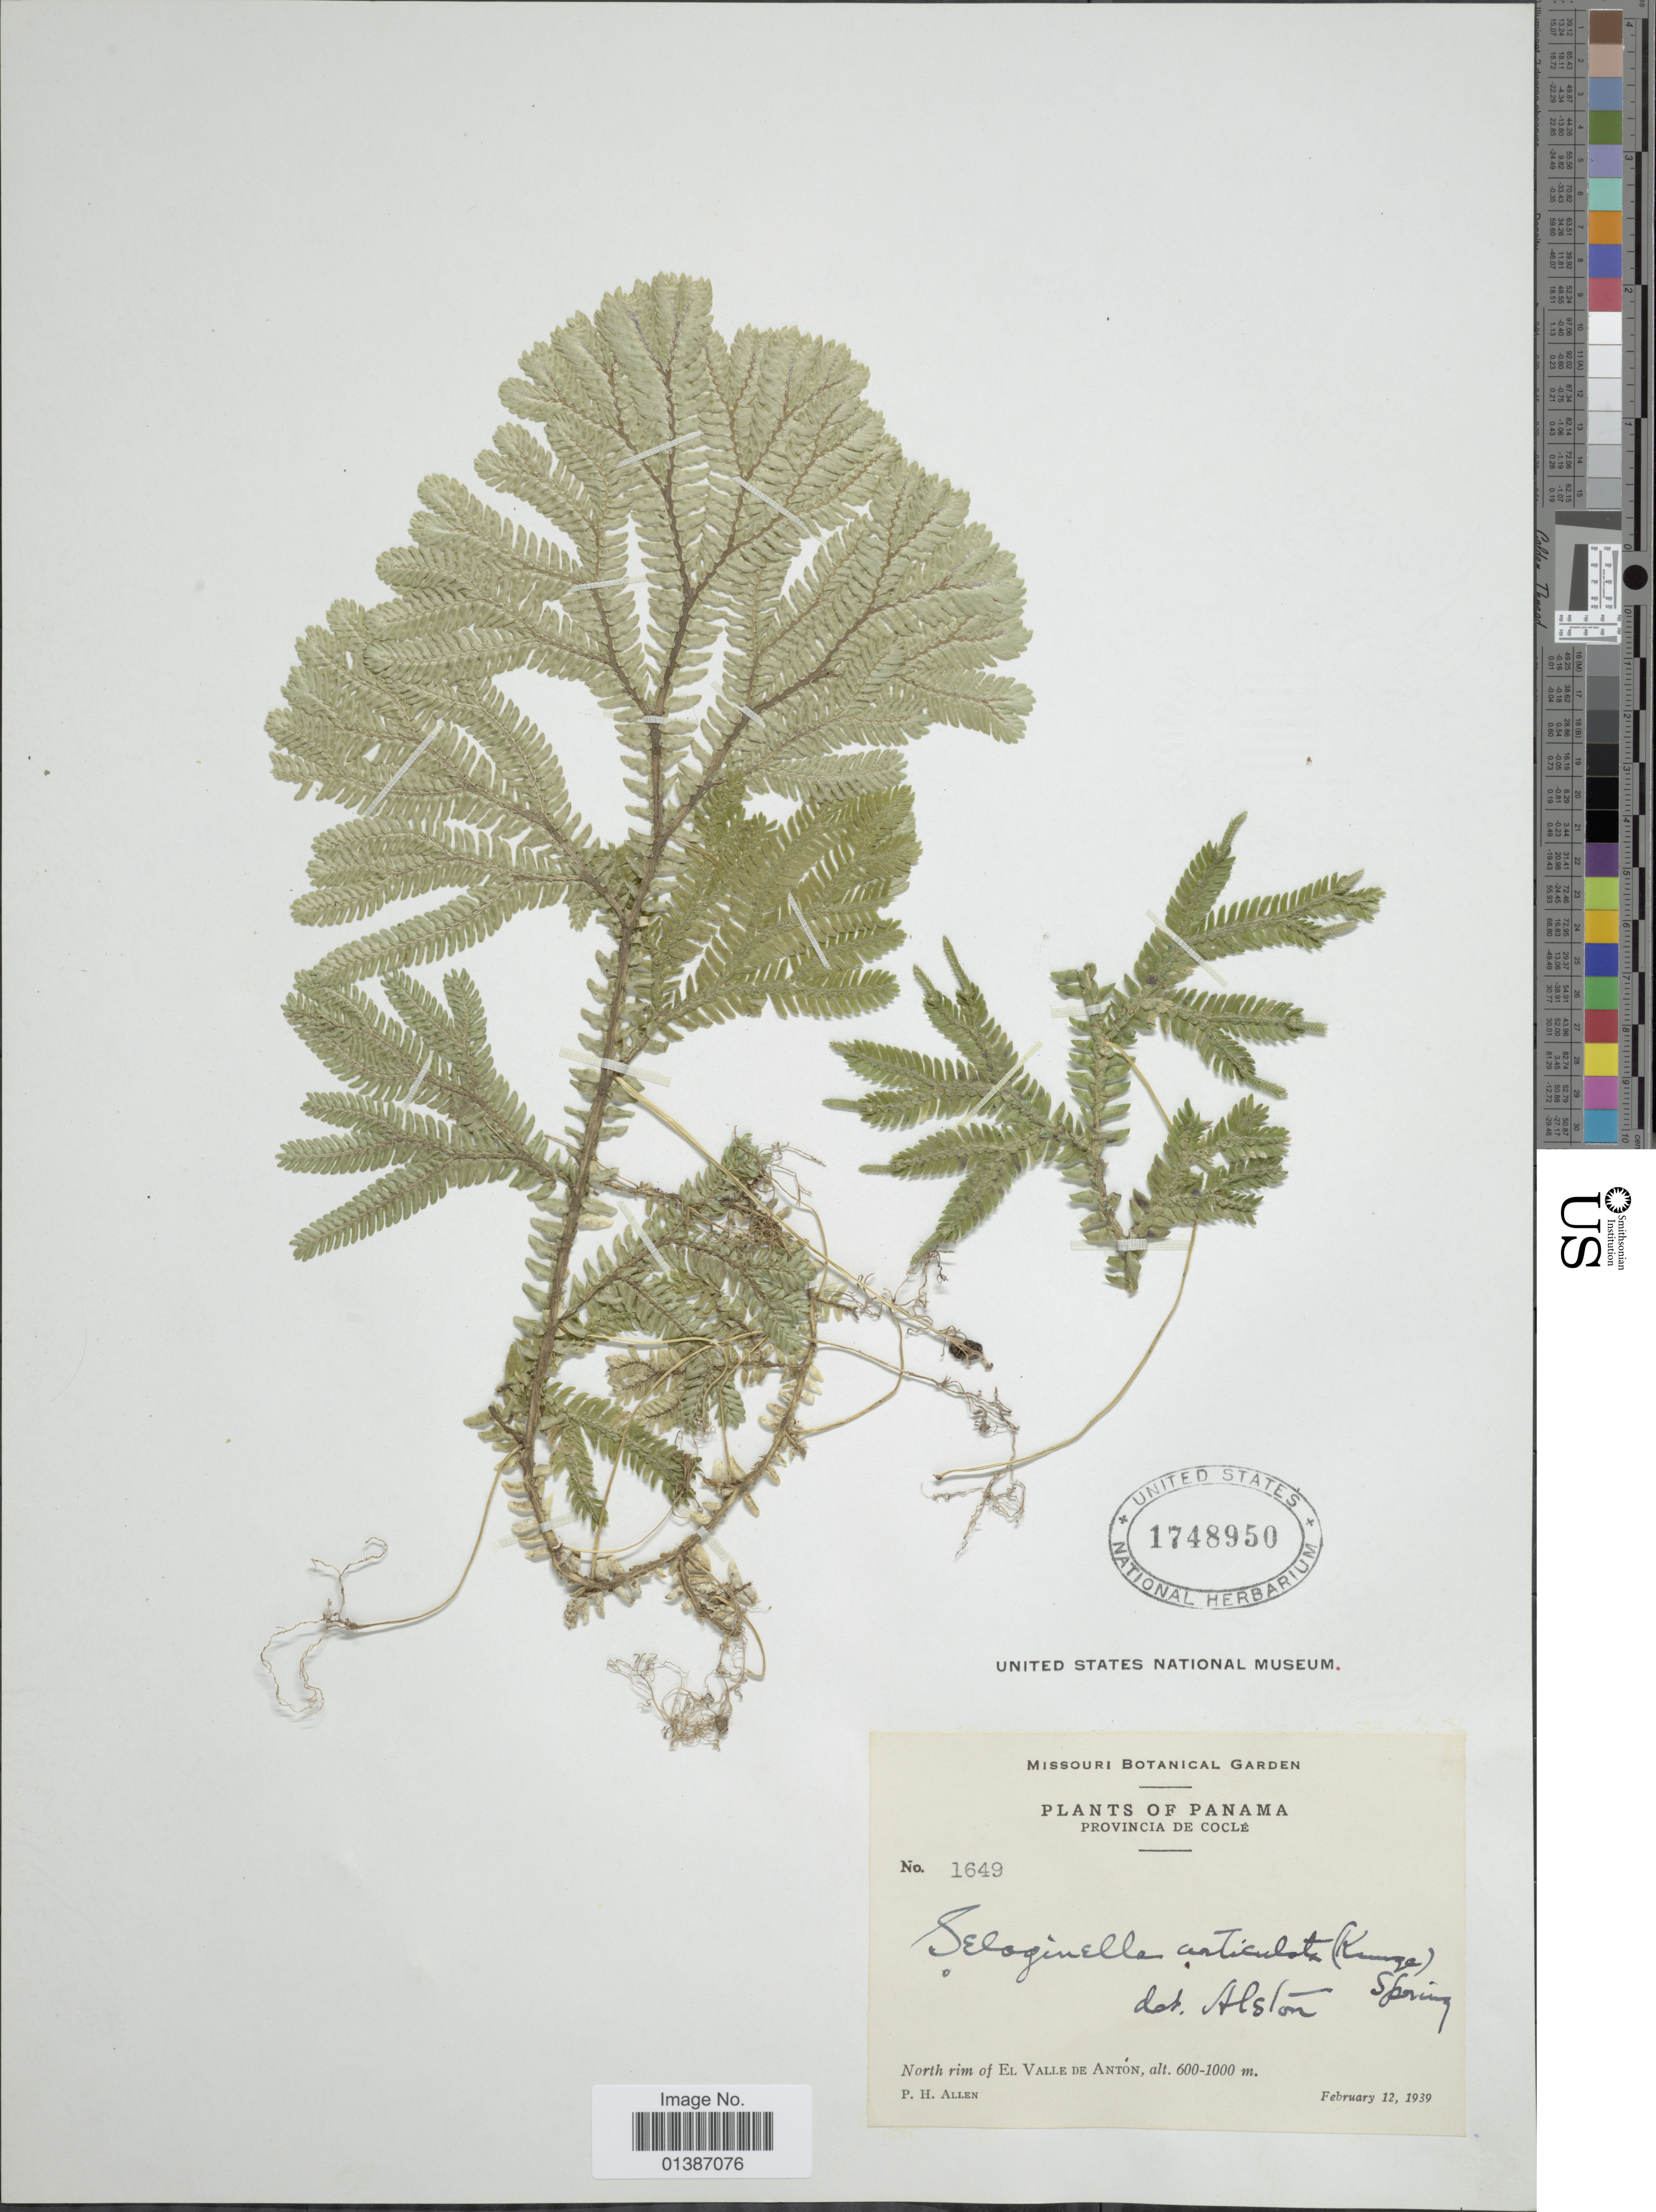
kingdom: Plantae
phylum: Tracheophyta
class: Lycopodiopsida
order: Selaginellales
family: Selaginellaceae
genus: Selaginella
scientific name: Selaginella articulata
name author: (Kunze) Spring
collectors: P. H. Allen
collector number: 1649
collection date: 1939-02-12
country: Panama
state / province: Coclé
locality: Provincia de Coclé. North rim of El Valle de Antón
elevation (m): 600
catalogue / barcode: US 1748950